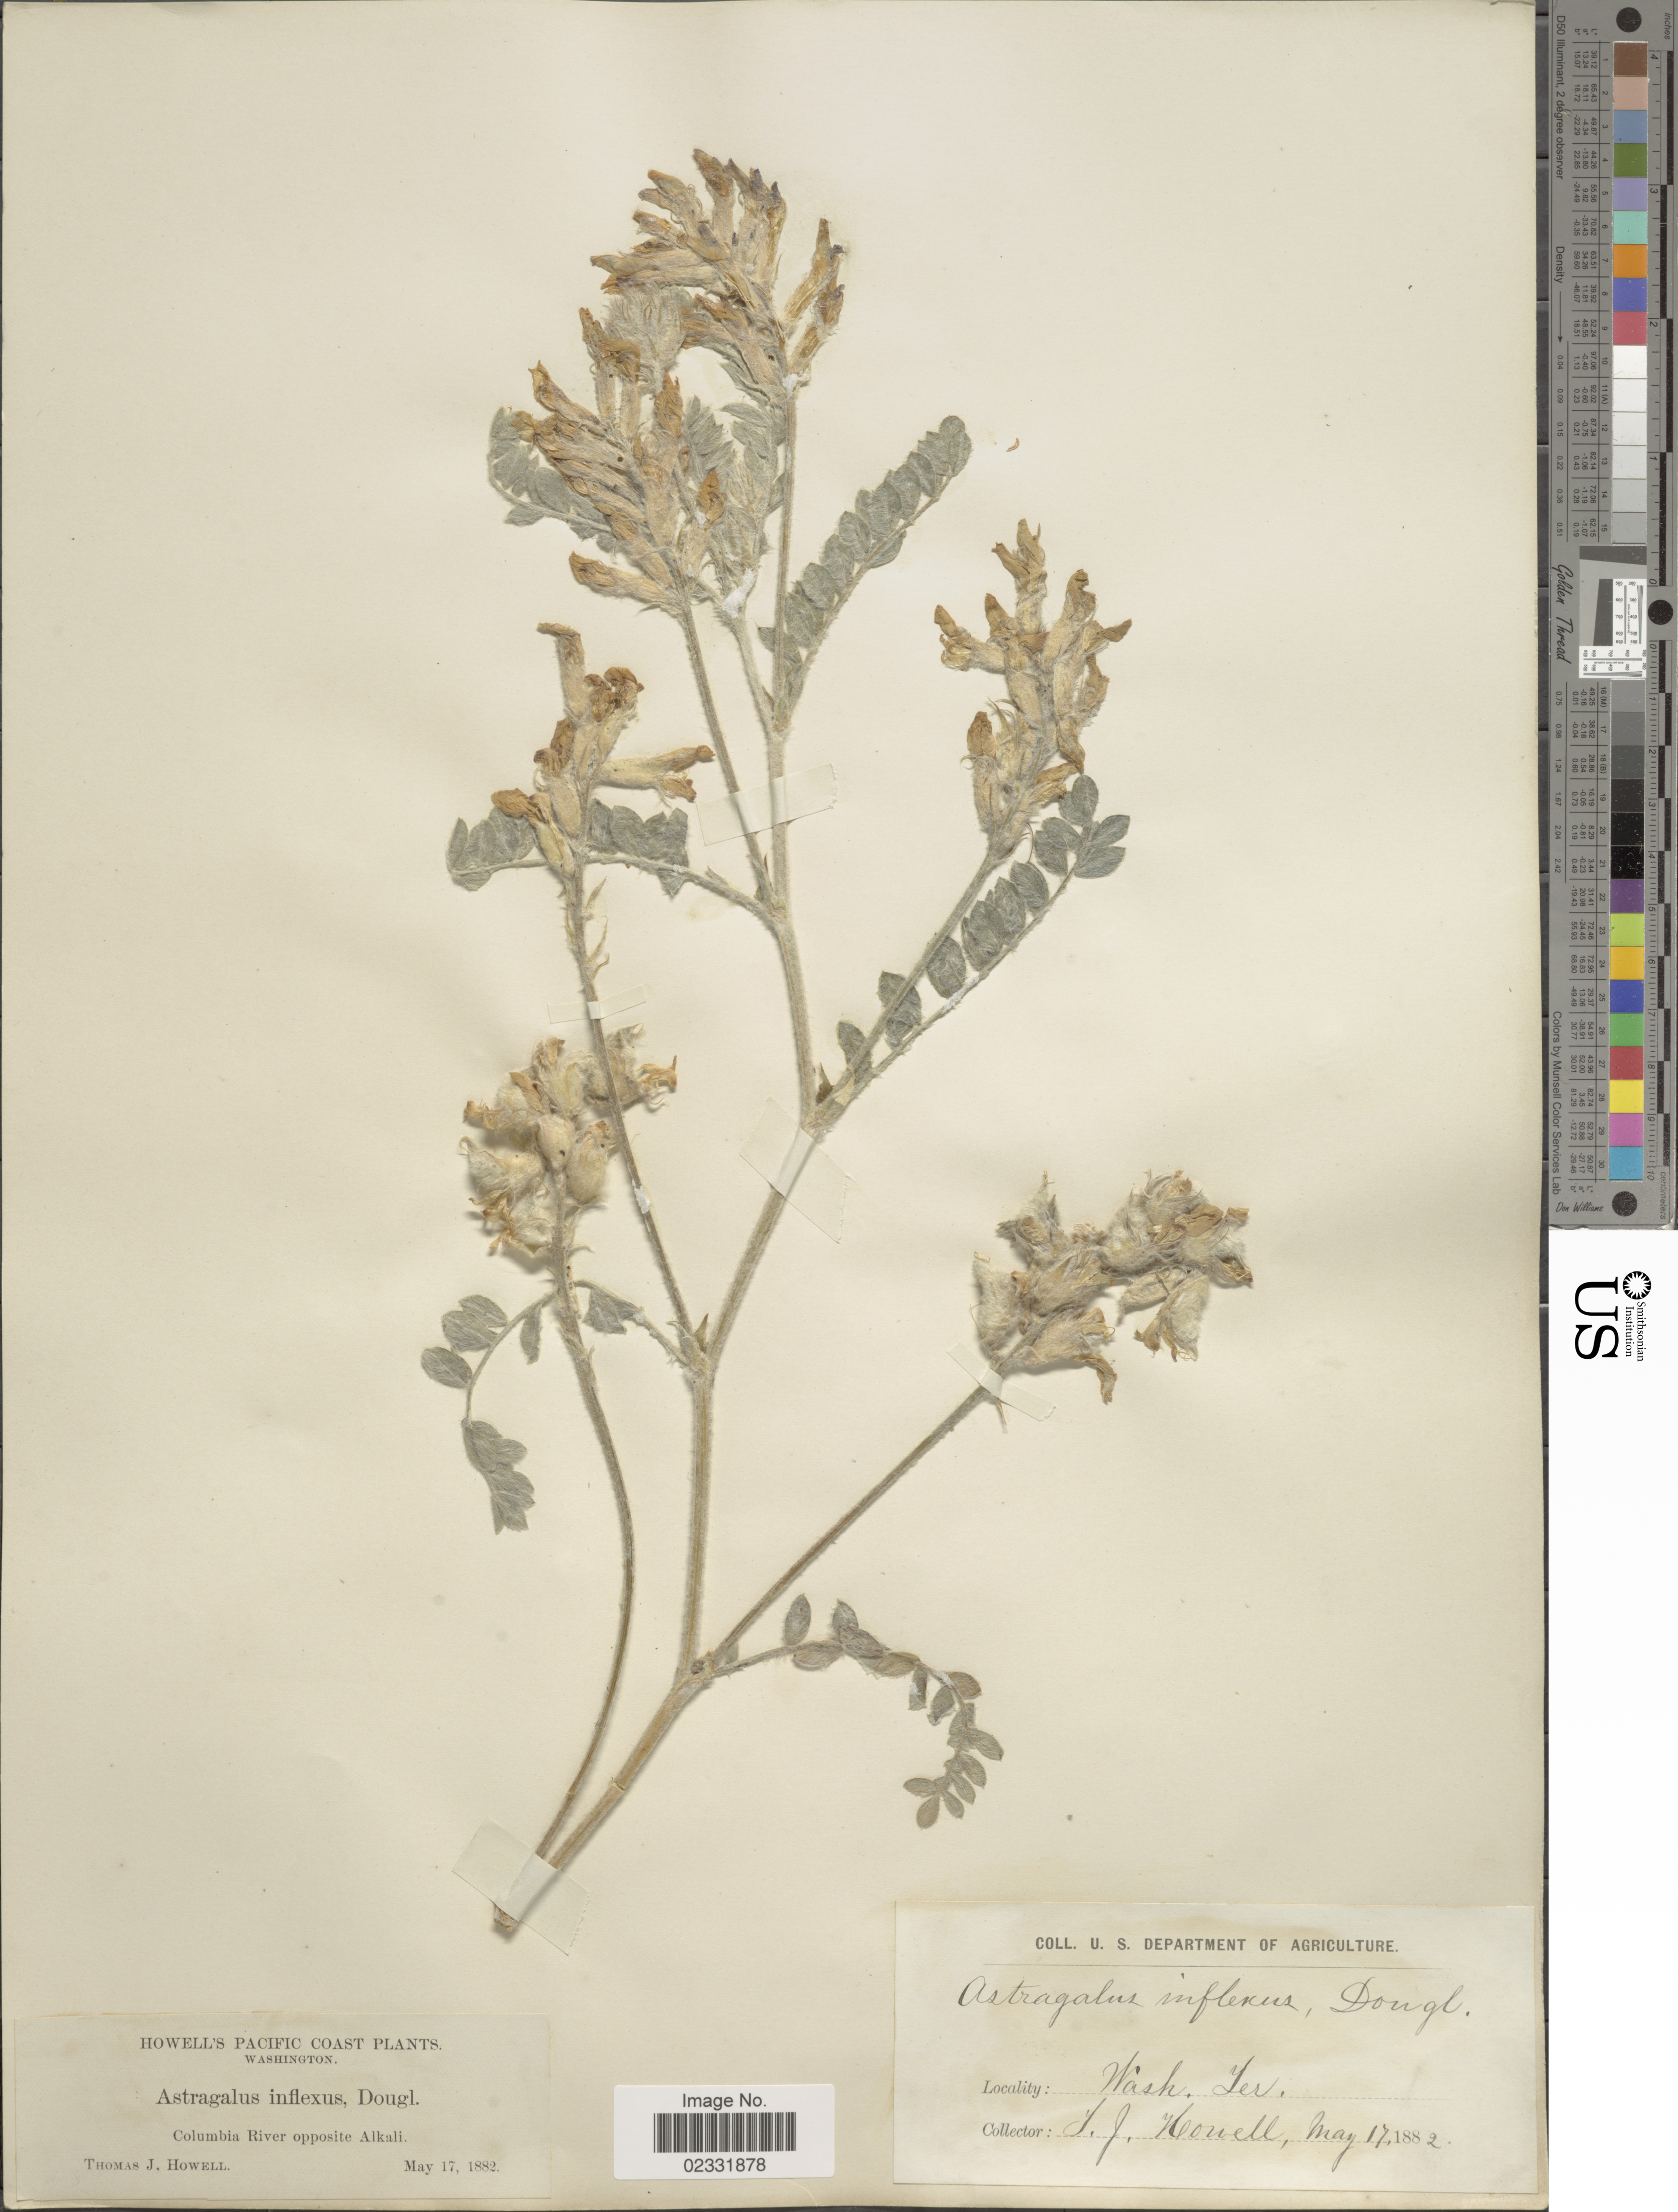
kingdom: Plantae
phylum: Tracheophyta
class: Magnoliopsida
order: Fabales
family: Fabaceae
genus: Astragalus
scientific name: Astragalus inflexus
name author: Douglas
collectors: T. J. Howell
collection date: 1882-05-17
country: United States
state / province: Washington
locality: Wash. Ter. Colombia River opposite Alkali